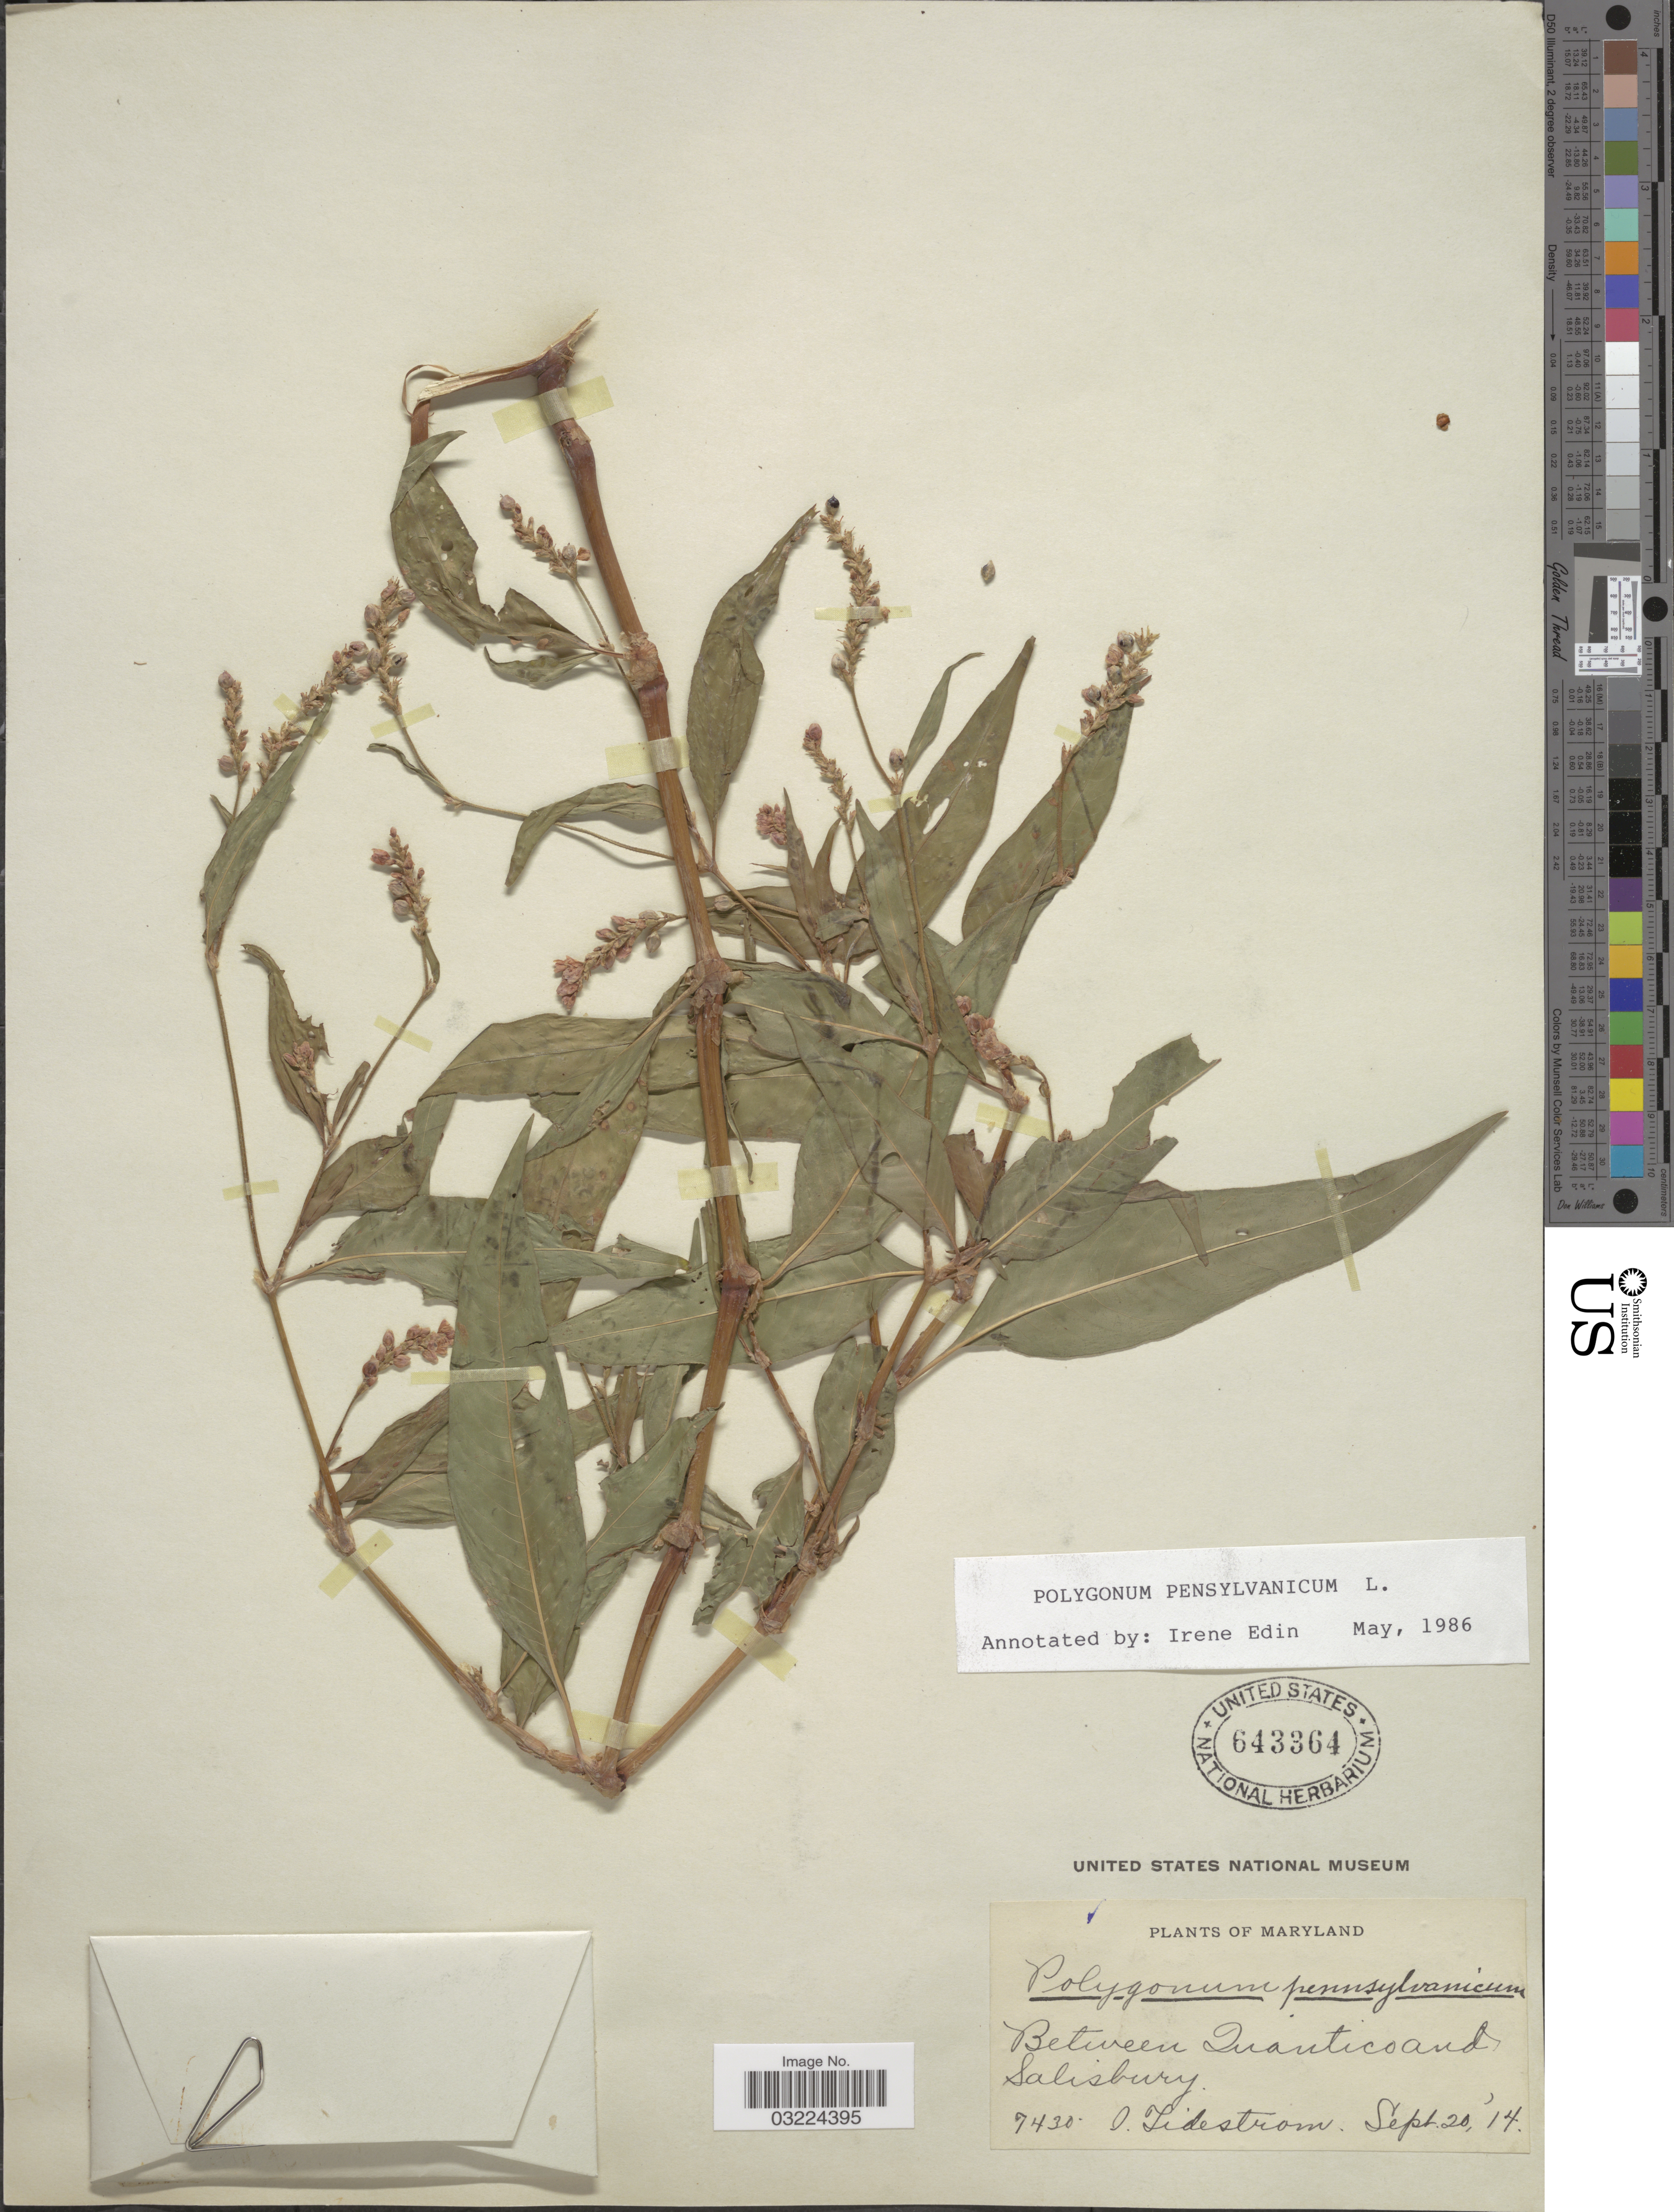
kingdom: Plantae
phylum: Tracheophyta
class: Magnoliopsida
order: Caryophyllales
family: Polygonaceae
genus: Persicaria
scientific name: Persicaria pensylvanica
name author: (L.) M. Gómez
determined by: Atha, D. E.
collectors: I. F. Tidestrom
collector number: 7430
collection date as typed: Transcribed d/m/y: 20/9/14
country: United States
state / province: Maryland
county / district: Wicomico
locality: Between Quantico and Salisbury.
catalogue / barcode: US 643364